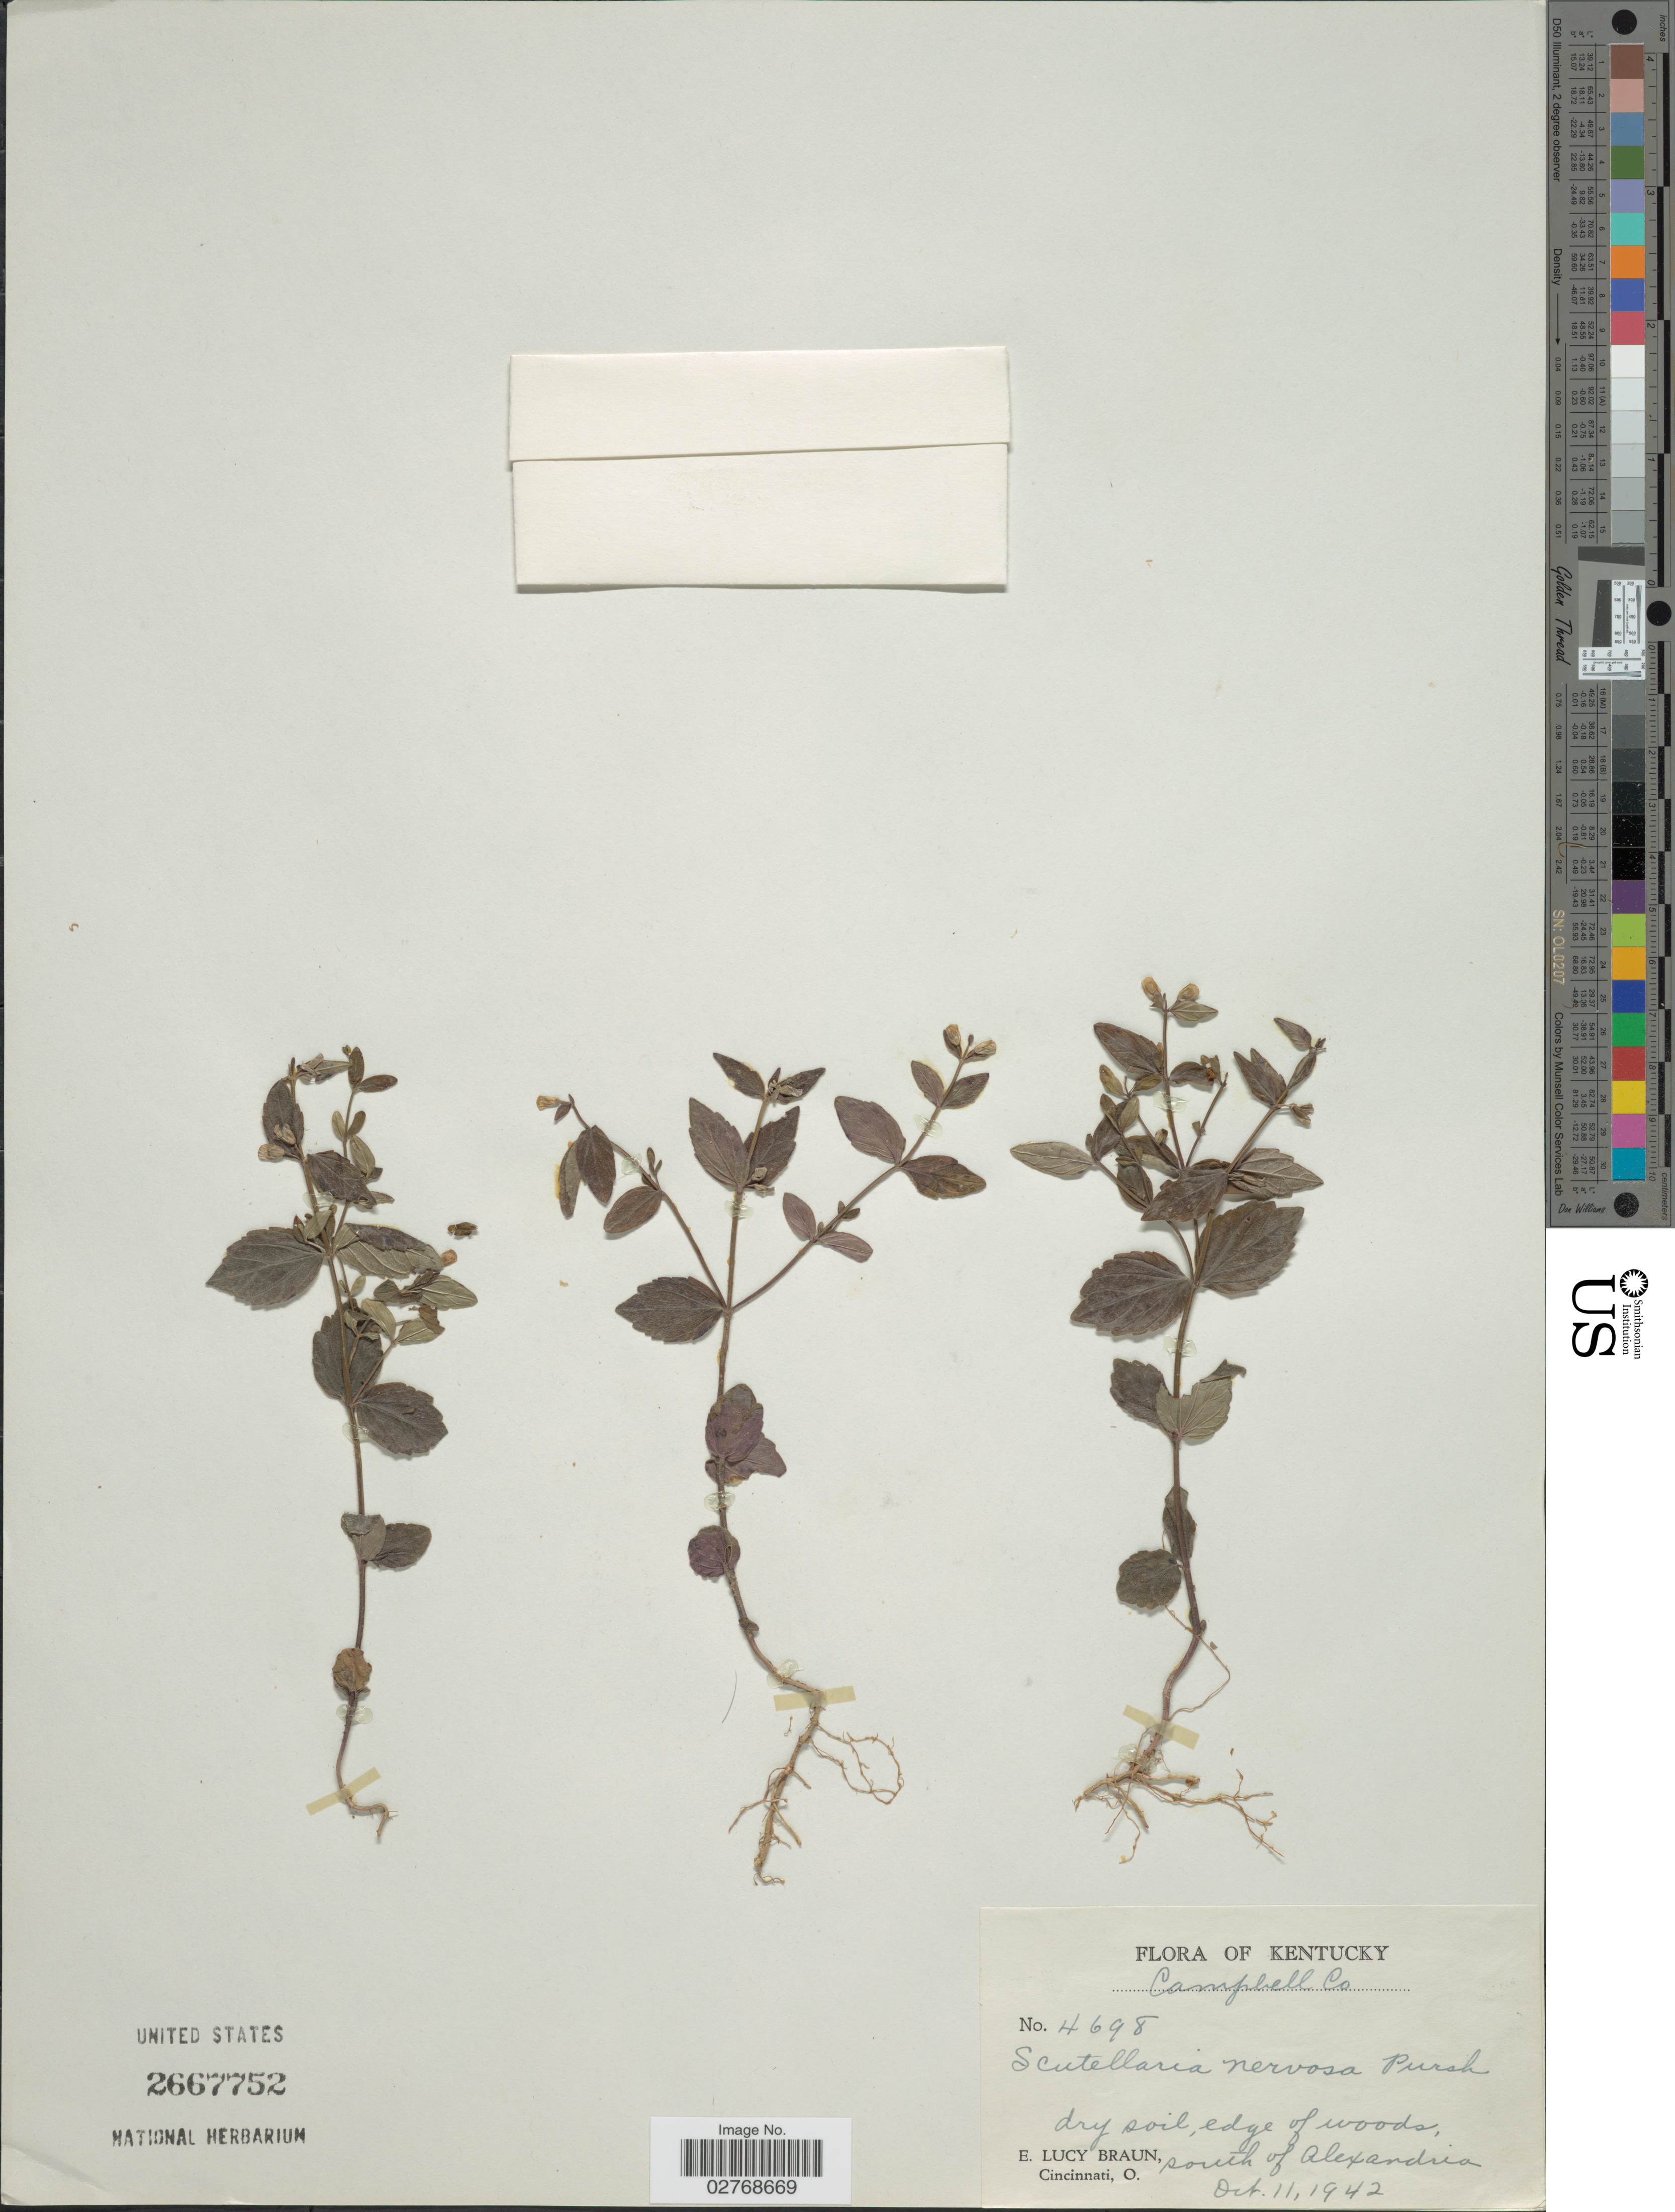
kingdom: Plantae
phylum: Tracheophyta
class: Magnoliopsida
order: Lamiales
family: Lamiaceae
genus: Scutellaria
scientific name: Scutellaria nervosa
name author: Pursh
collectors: E. L. Braun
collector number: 4698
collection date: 1942-10-11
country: United States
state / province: Kentucky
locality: Campbell Co. South of Alexandria.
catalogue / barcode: US 2667752